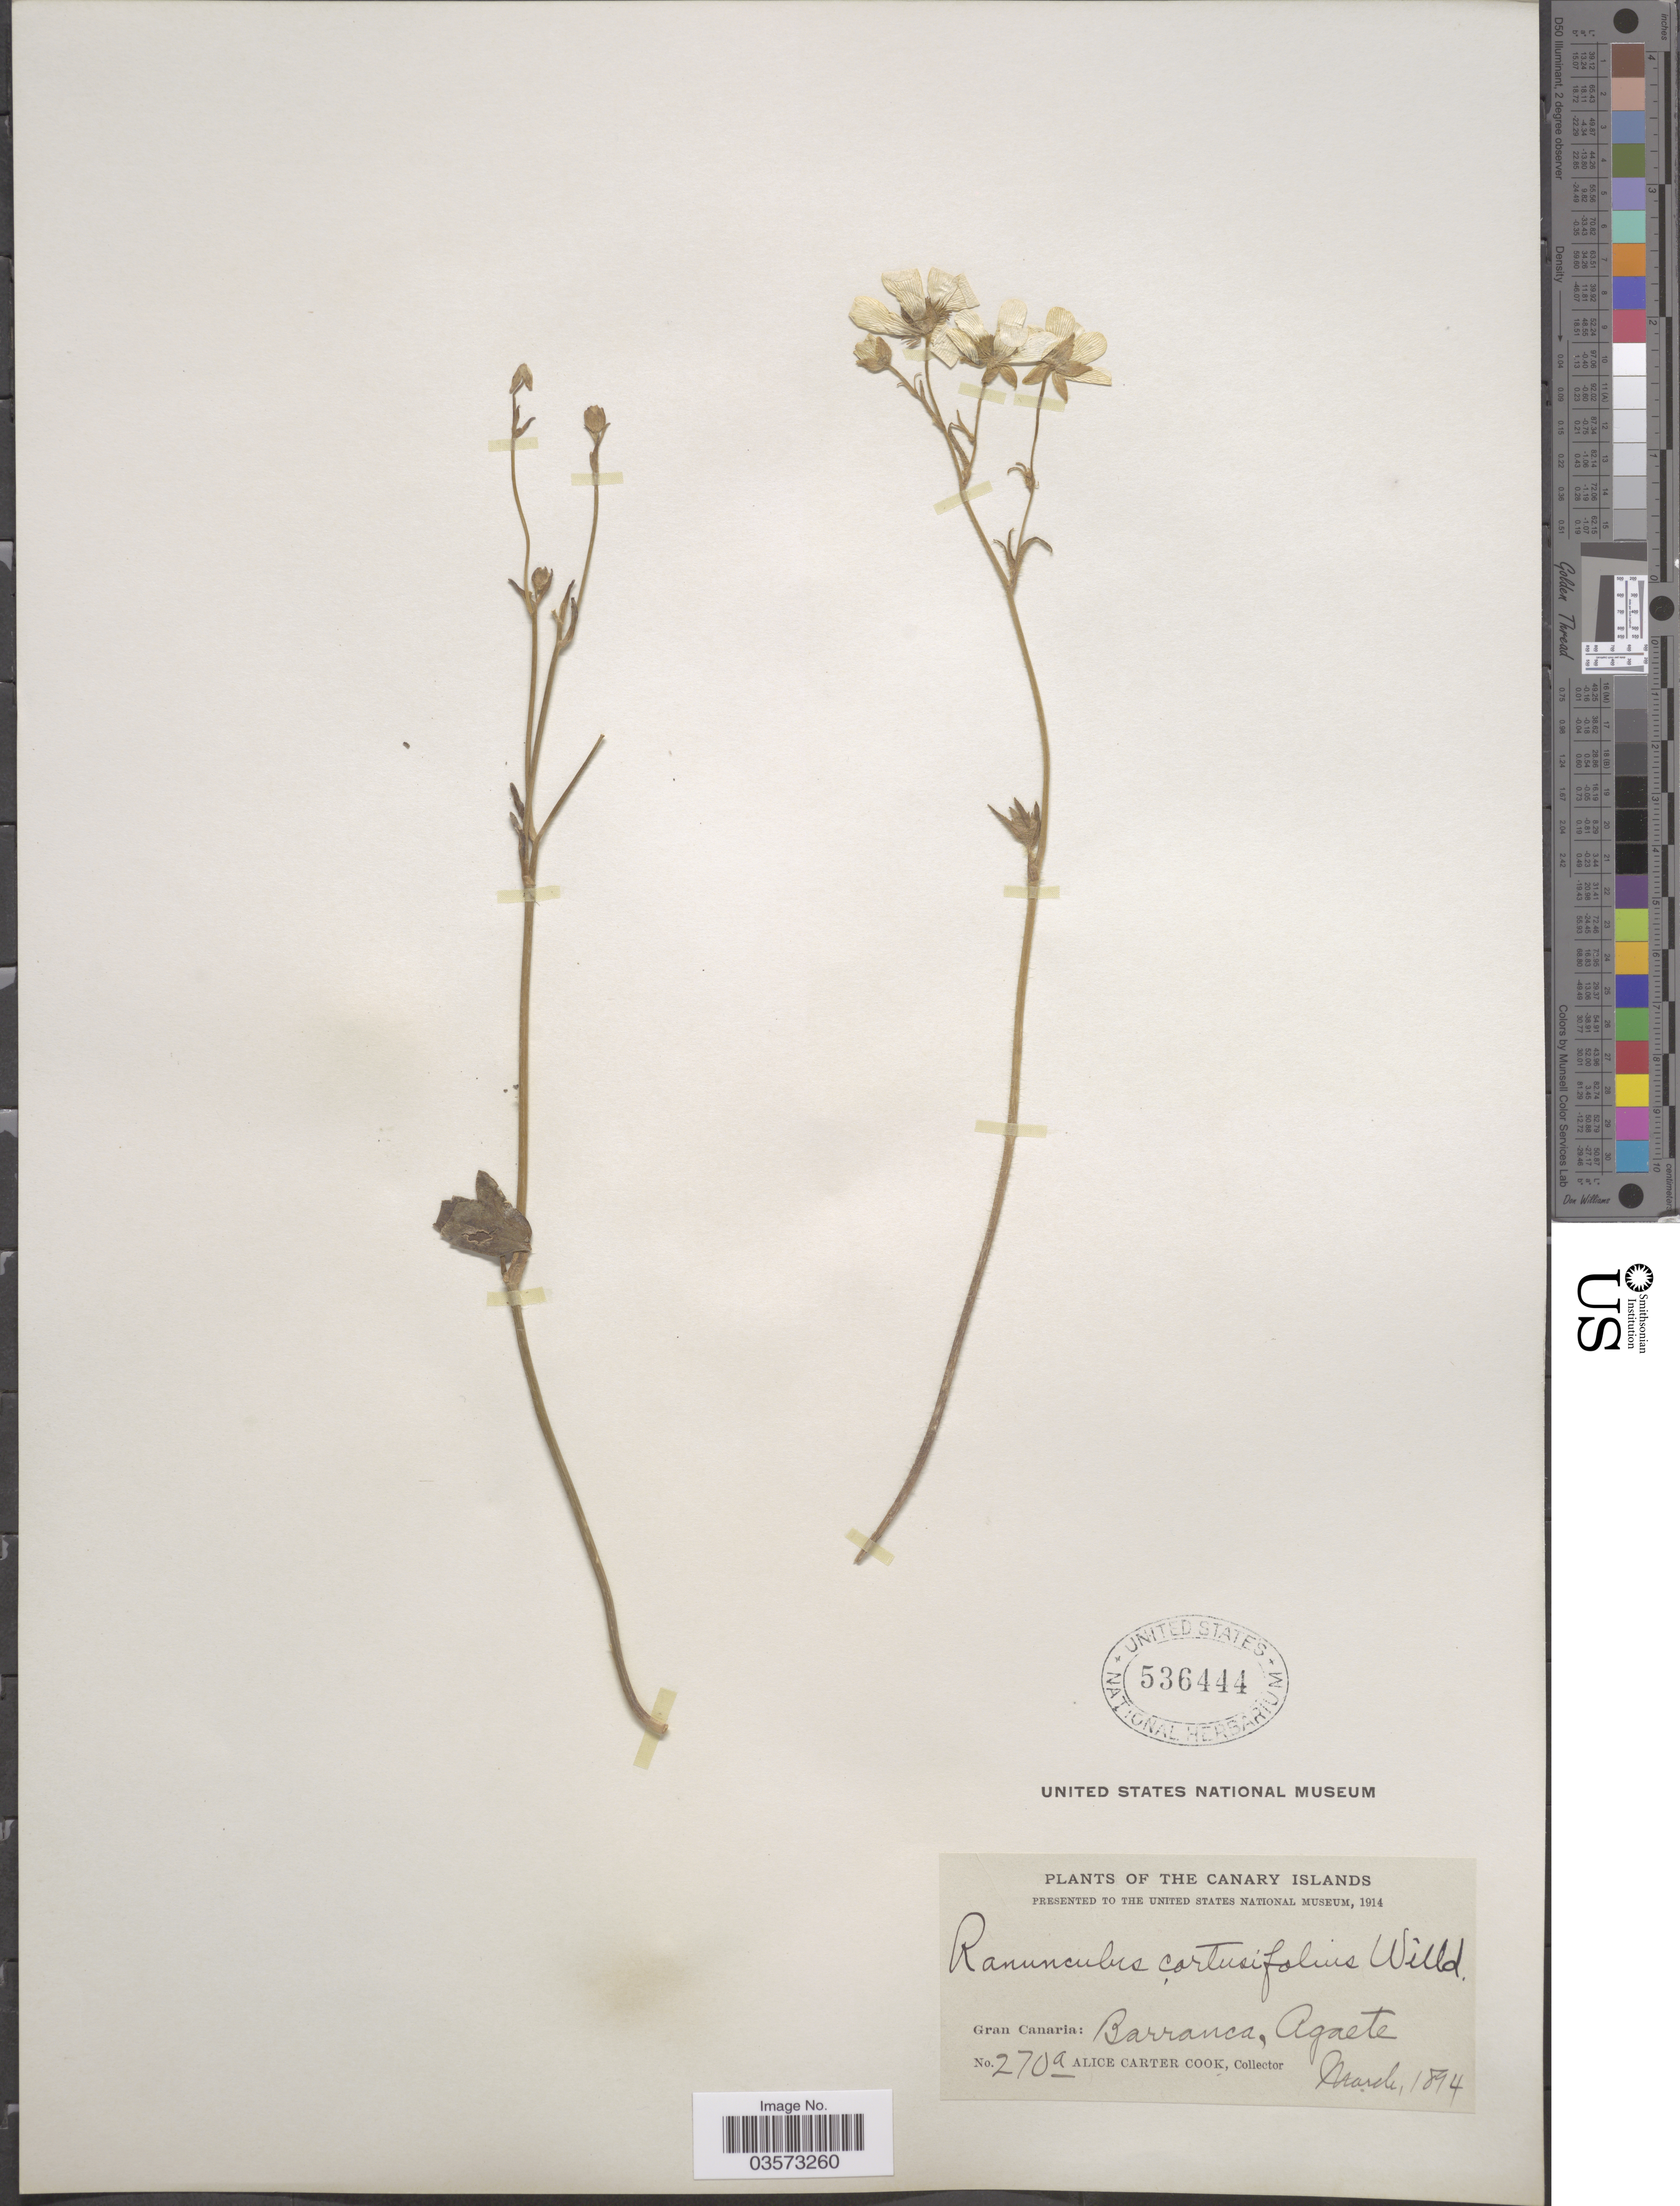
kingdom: Plantae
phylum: Tracheophyta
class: Magnoliopsida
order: Ranunculales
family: Ranunculaceae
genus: Ranunculus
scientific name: Ranunculus cortusifolius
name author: Willd.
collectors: Alice C. Cook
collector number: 270a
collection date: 1894-03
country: Spain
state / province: Canarias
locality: The Canary Islands. Gran Canaria: Barranca, Agaete.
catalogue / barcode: US 536444